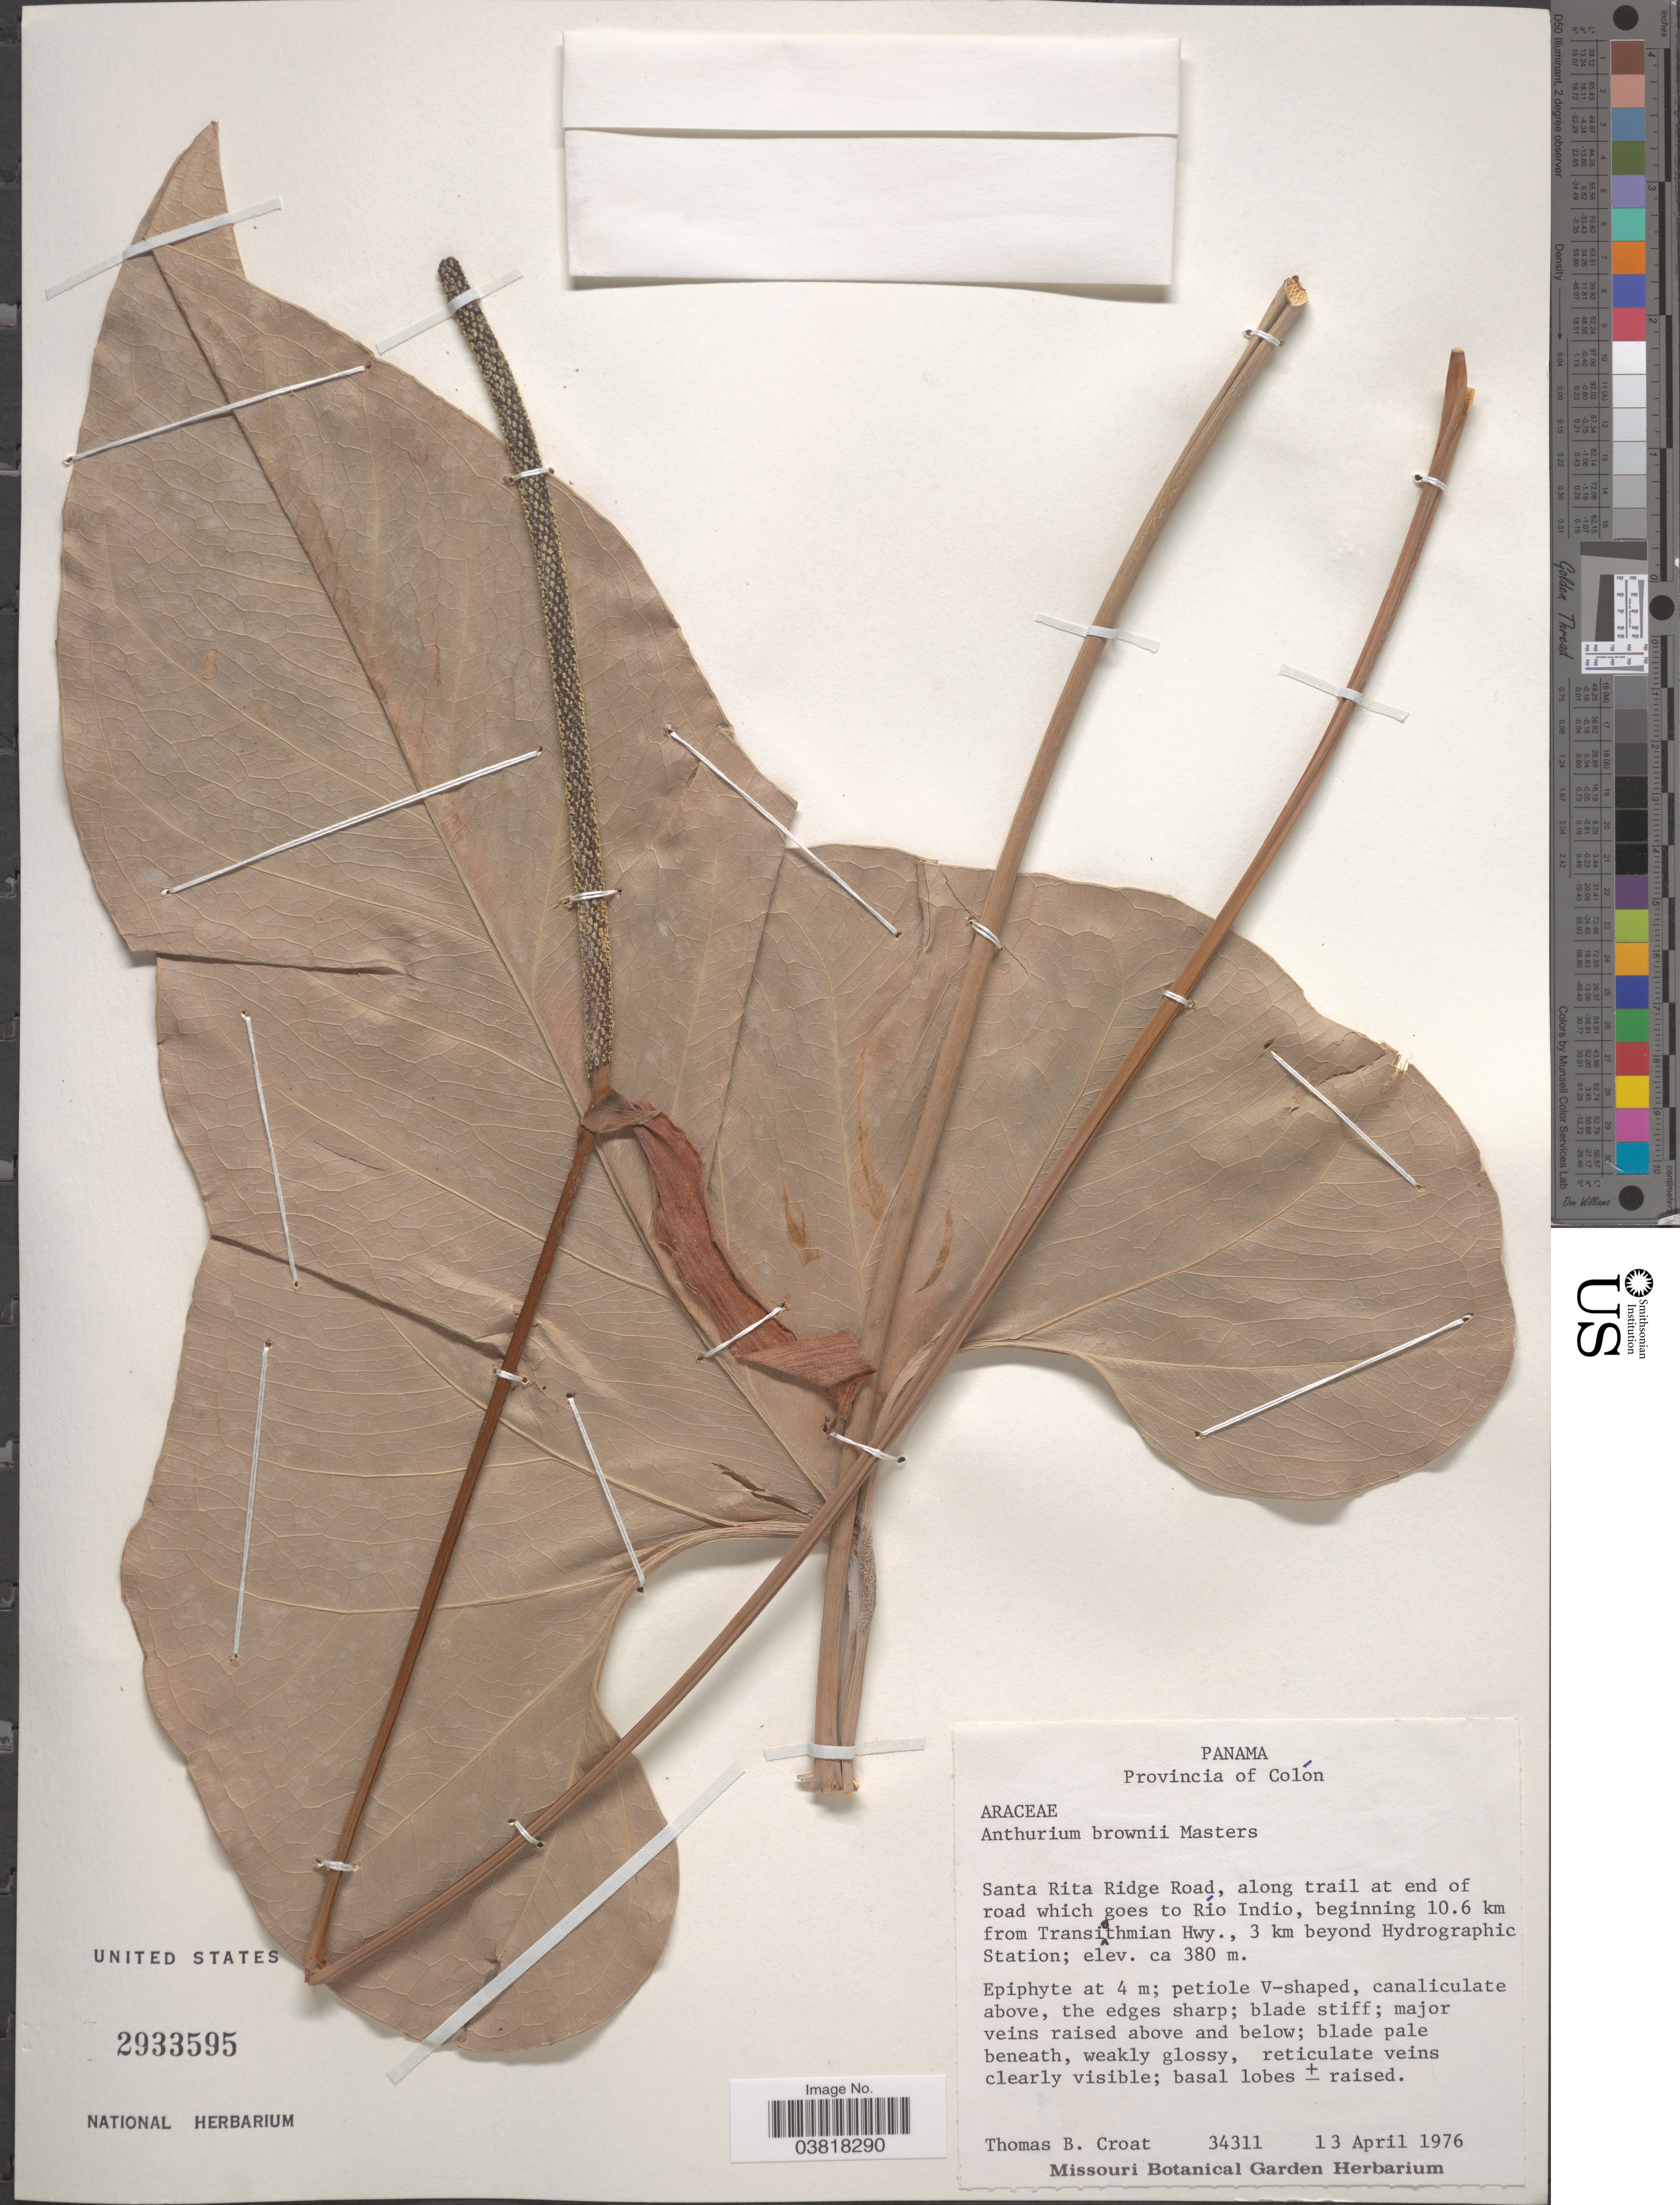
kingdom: Plantae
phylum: Tracheophyta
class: Liliopsida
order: Alismatales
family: Araceae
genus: Anthurium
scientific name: Anthurium brownii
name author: Mast.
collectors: T. B. Croat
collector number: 34311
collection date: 1976-04-13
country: Panama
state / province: Colón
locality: Santa Rita Ridge Road, along trail at end of road which goes to Río Indio, beginning 10.6 km from Transisthmian Hwy., 3 km beyond Hydrographic Station.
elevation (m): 380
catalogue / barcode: US 2933595